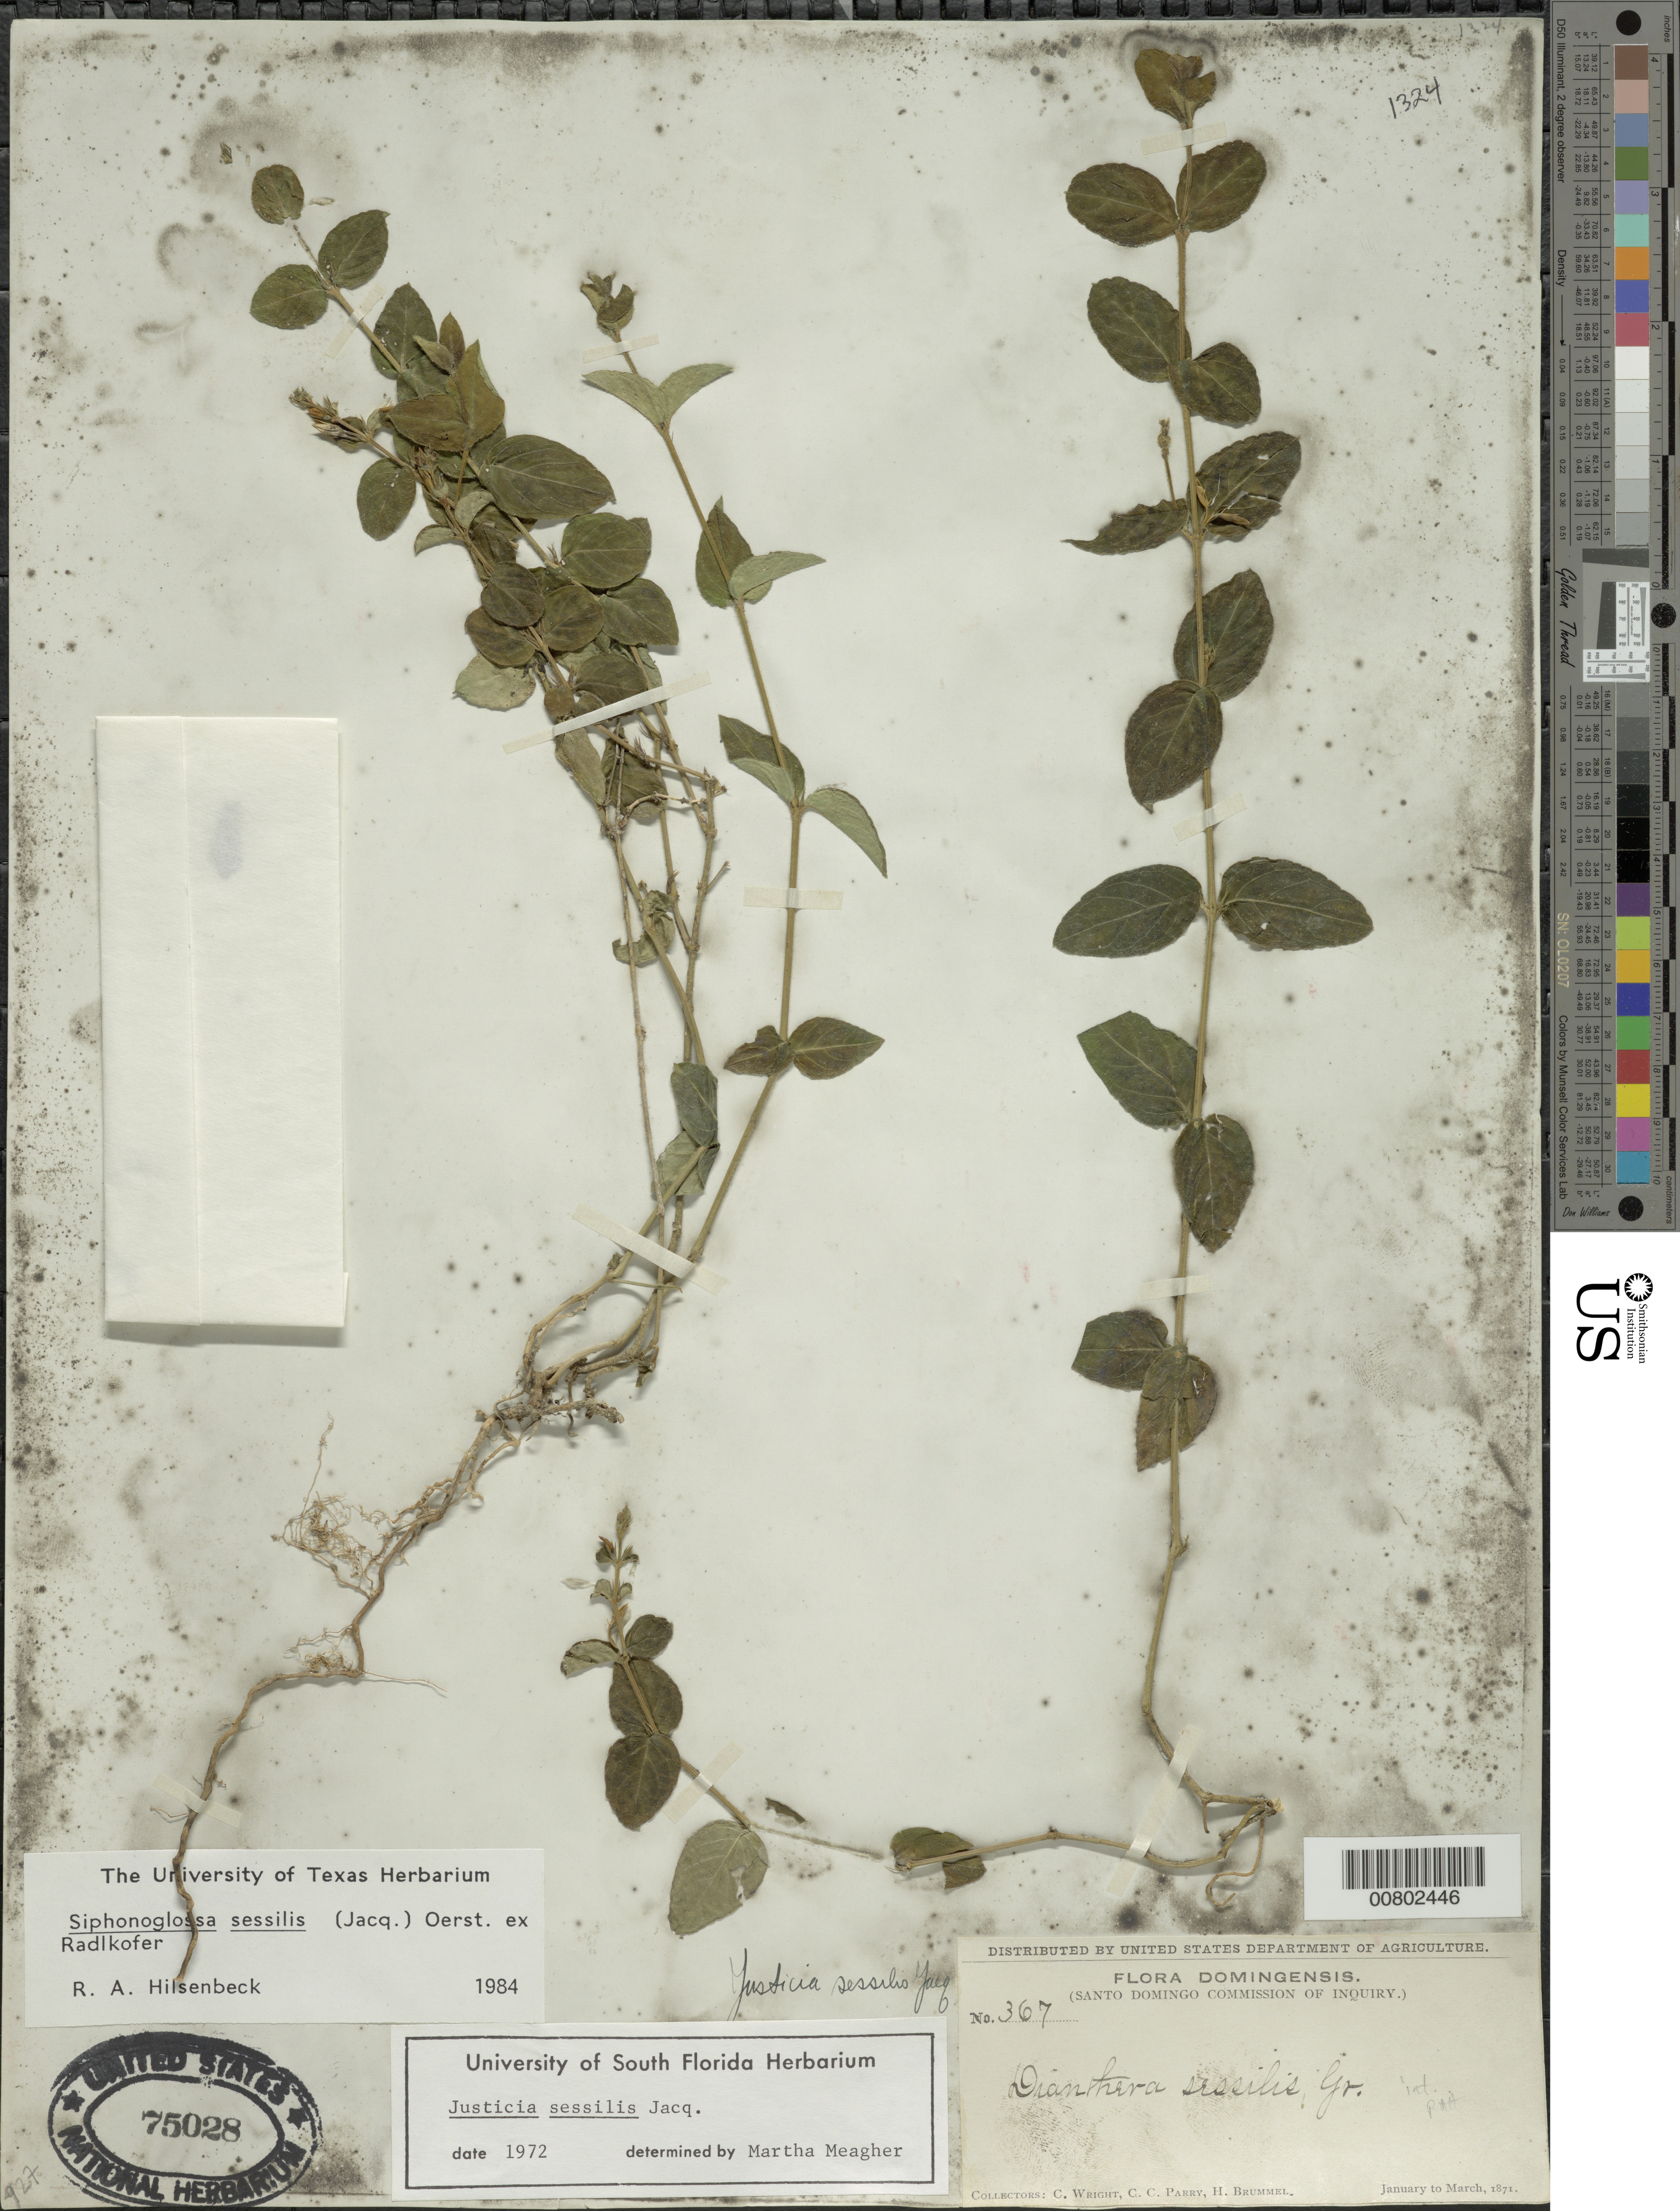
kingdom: Plantae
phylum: Tracheophyta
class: Magnoliopsida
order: Lamiales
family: Acanthaceae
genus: Siphonoglossa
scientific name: Siphonoglossa sessilis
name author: (Jacq.) D.N. Gibson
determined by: Hilsenbeck, R. A.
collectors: C. Wright, C. C. Parry & H. Brummel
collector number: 367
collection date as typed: Jan 1871 to -- Mar 1871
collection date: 1871-01/1871-03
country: Dominican Republic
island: Hispaniola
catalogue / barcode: US 75028